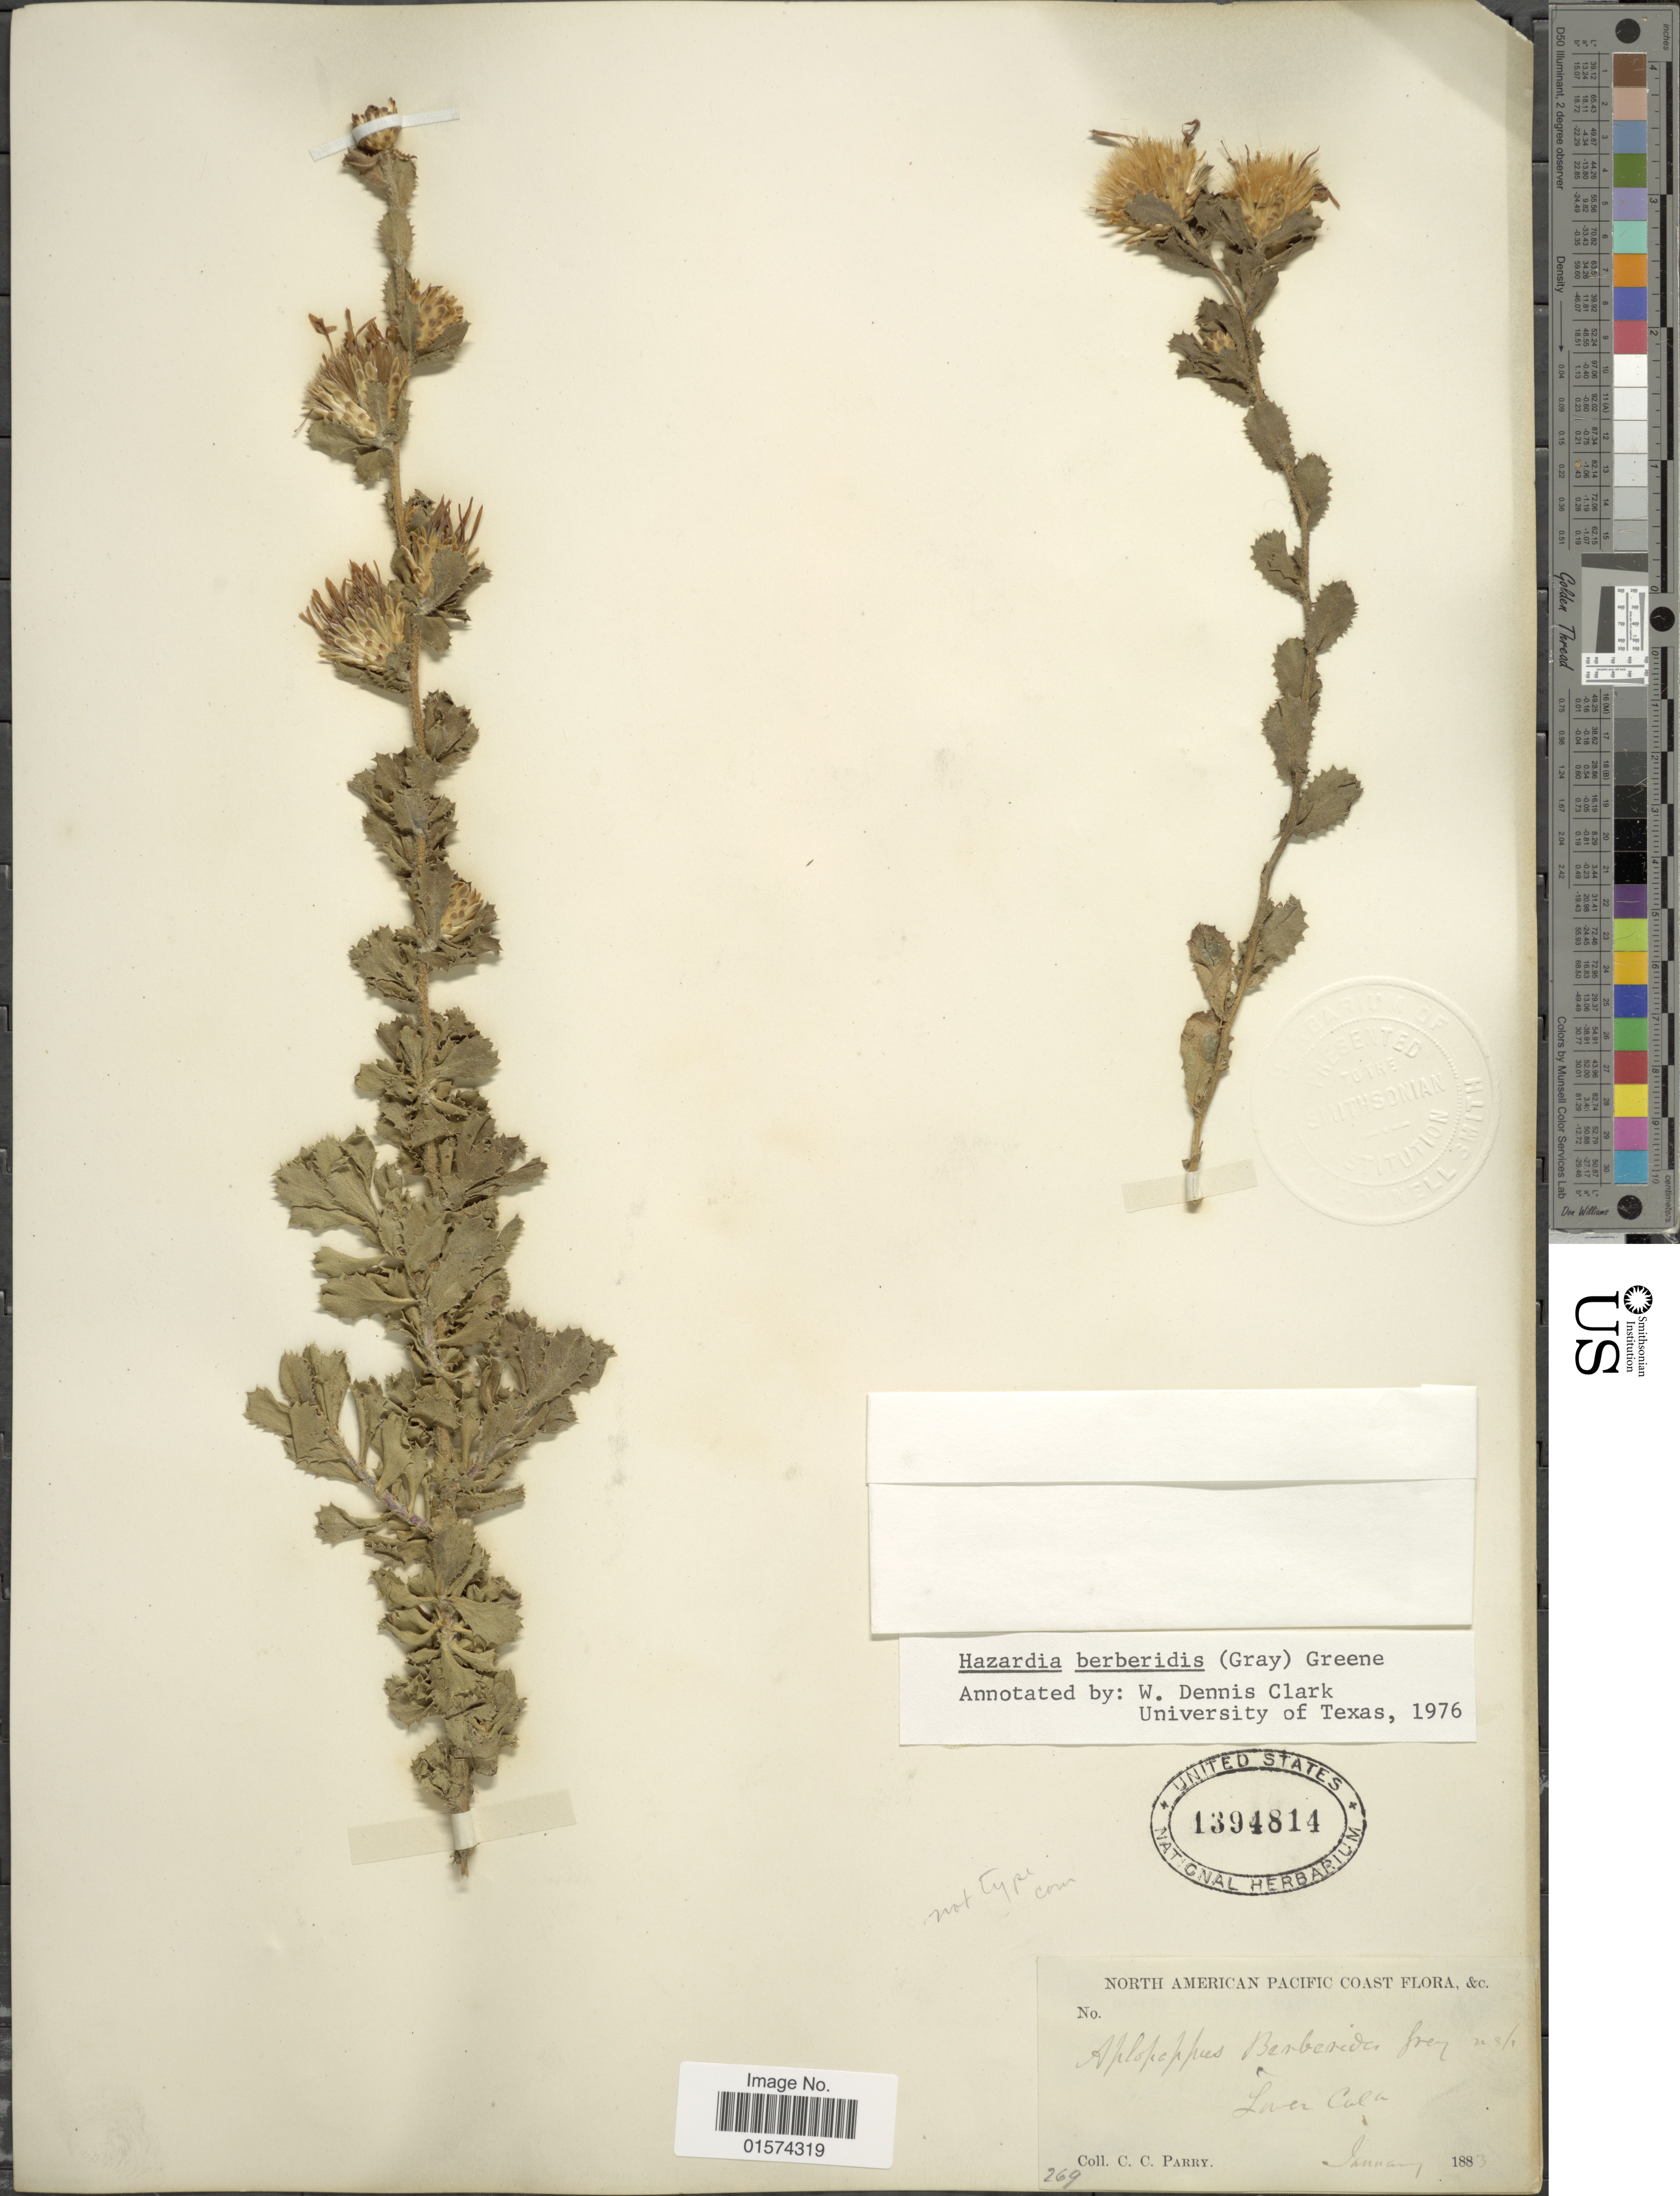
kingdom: Plantae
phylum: Tracheophyta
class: Magnoliopsida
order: Asterales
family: Asteraceae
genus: Hazardia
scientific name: Hazardia berberidis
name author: (A. Gray) Greene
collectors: C. C. Parry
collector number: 269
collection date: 1883-01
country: Mexico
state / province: Baja California Sur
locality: North American Pacific Coast, Lower Cala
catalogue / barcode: US 1394814